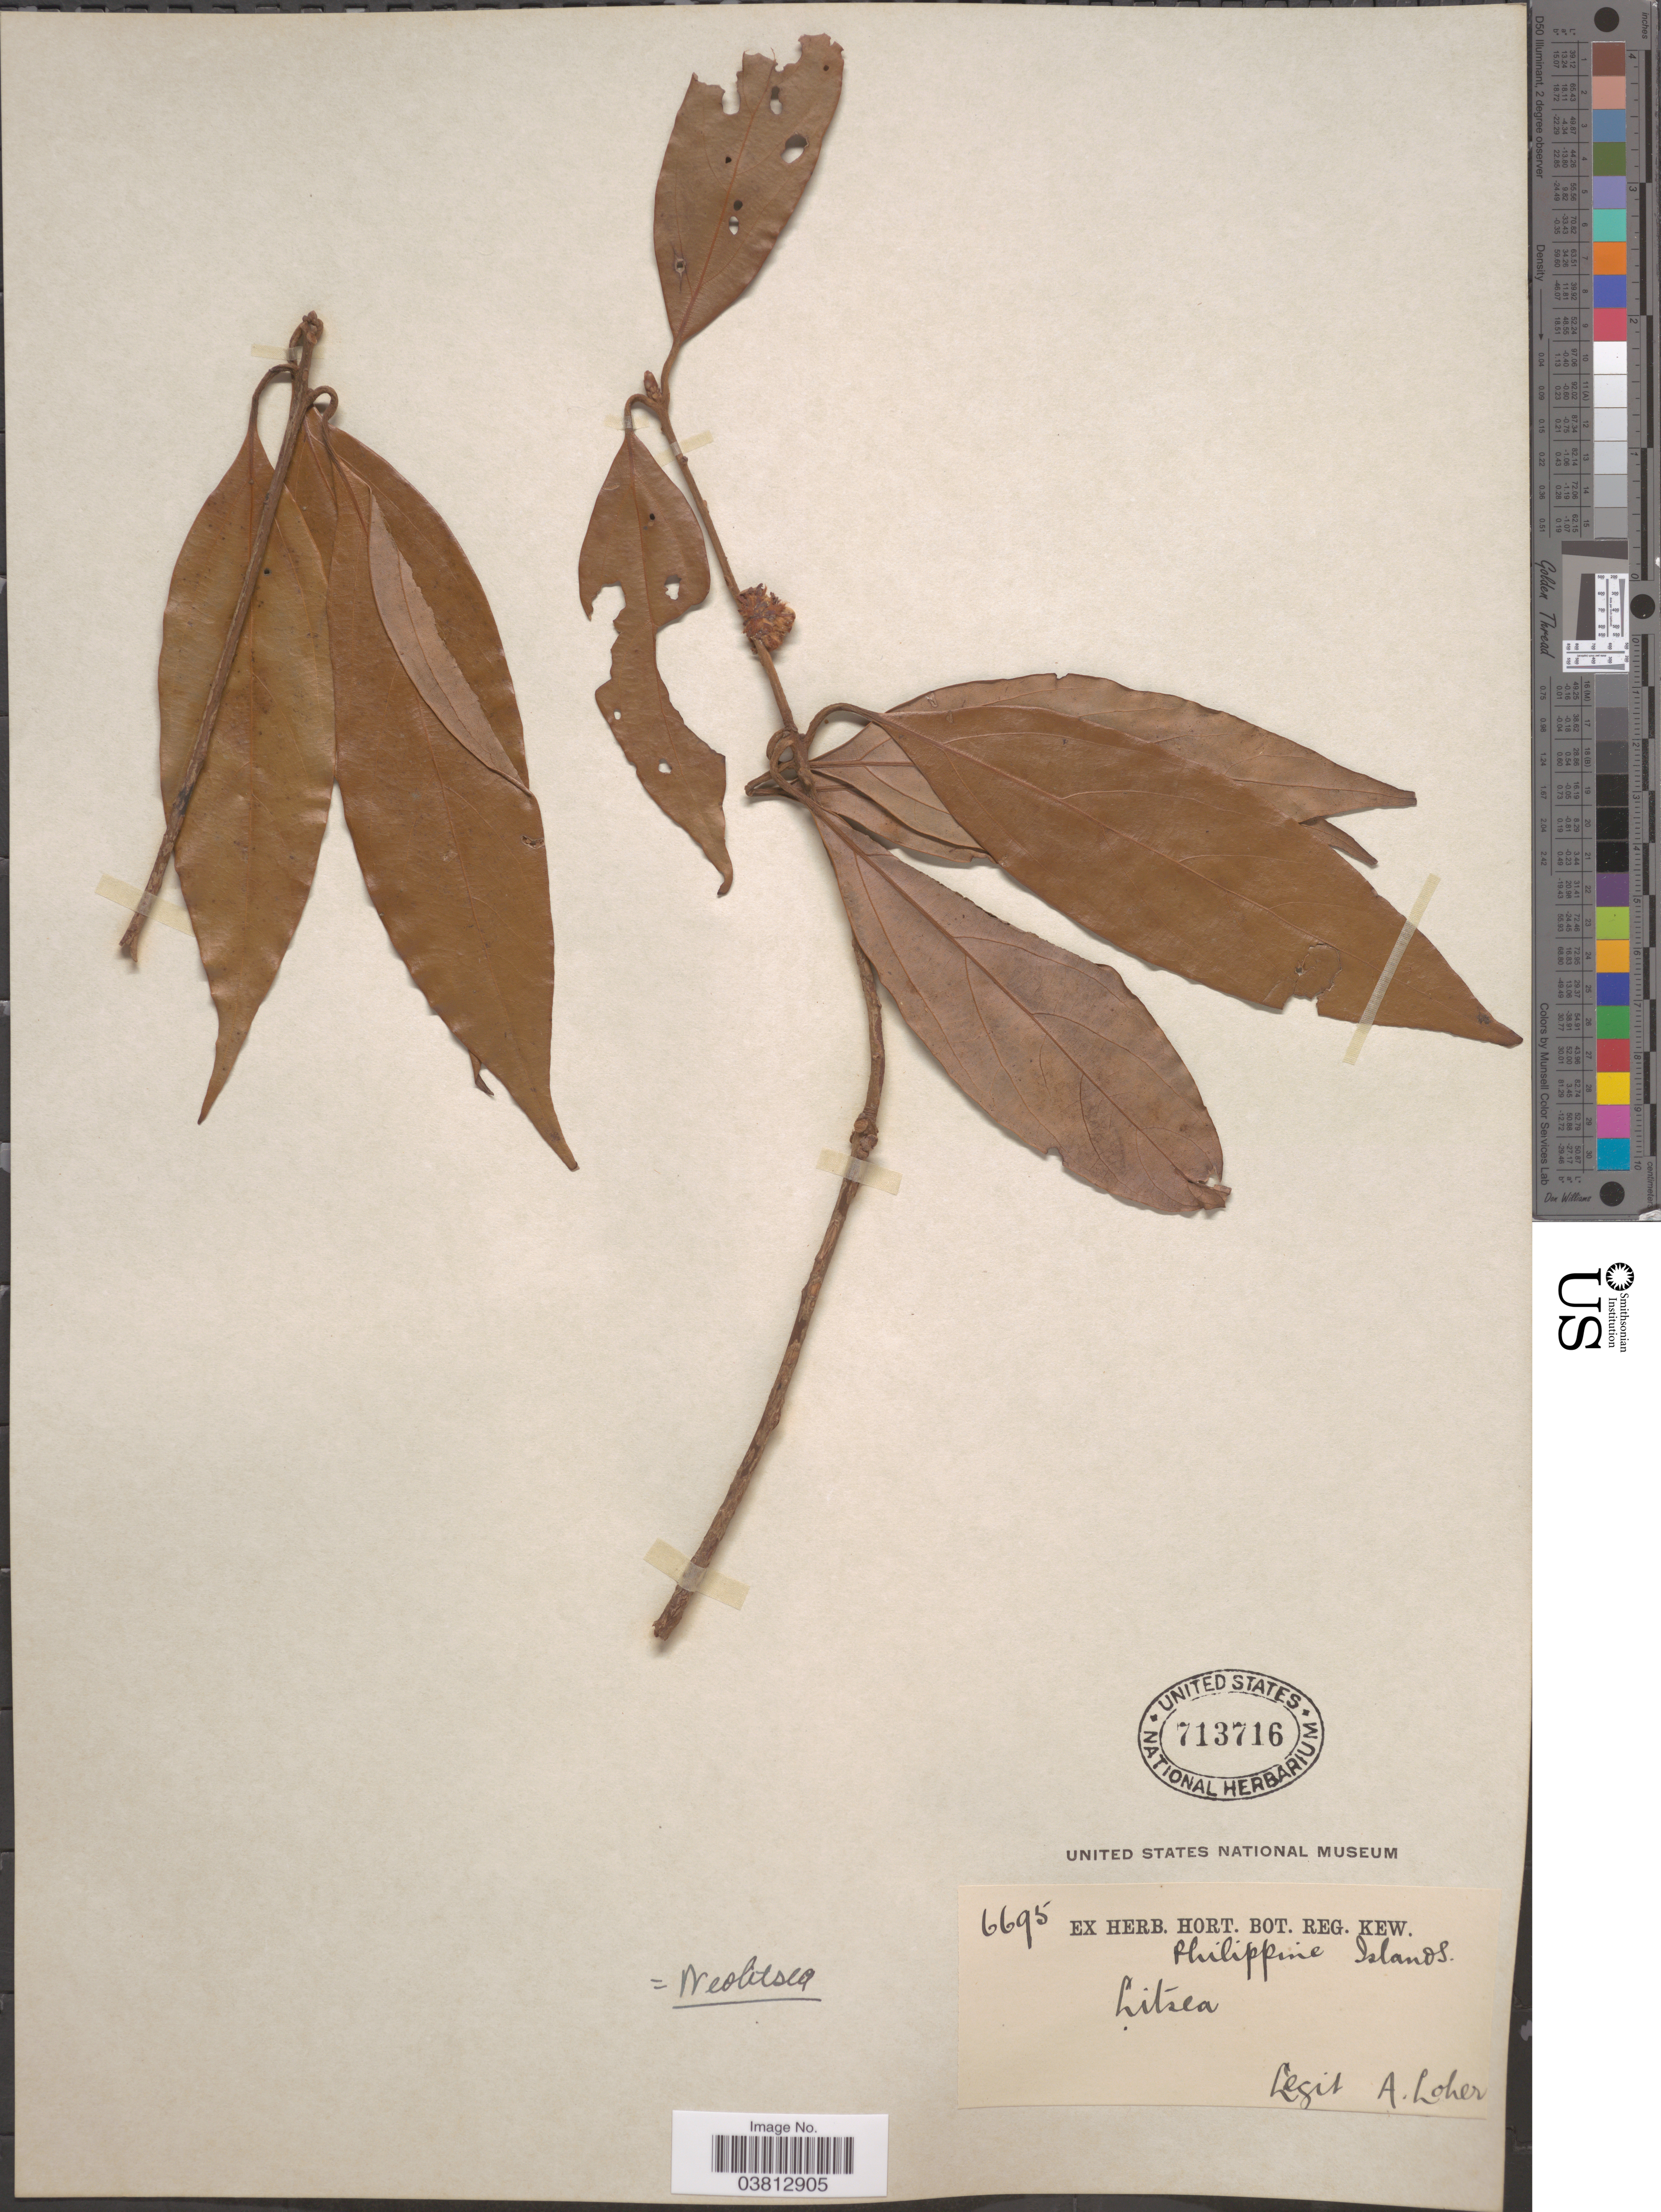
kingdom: Plantae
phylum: Tracheophyta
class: Magnoliopsida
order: Laurales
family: Lauraceae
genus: Neolitsea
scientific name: Neolitsea sp.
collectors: A. Loher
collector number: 6695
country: Philippines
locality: Philippine Islands.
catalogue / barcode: US 713716